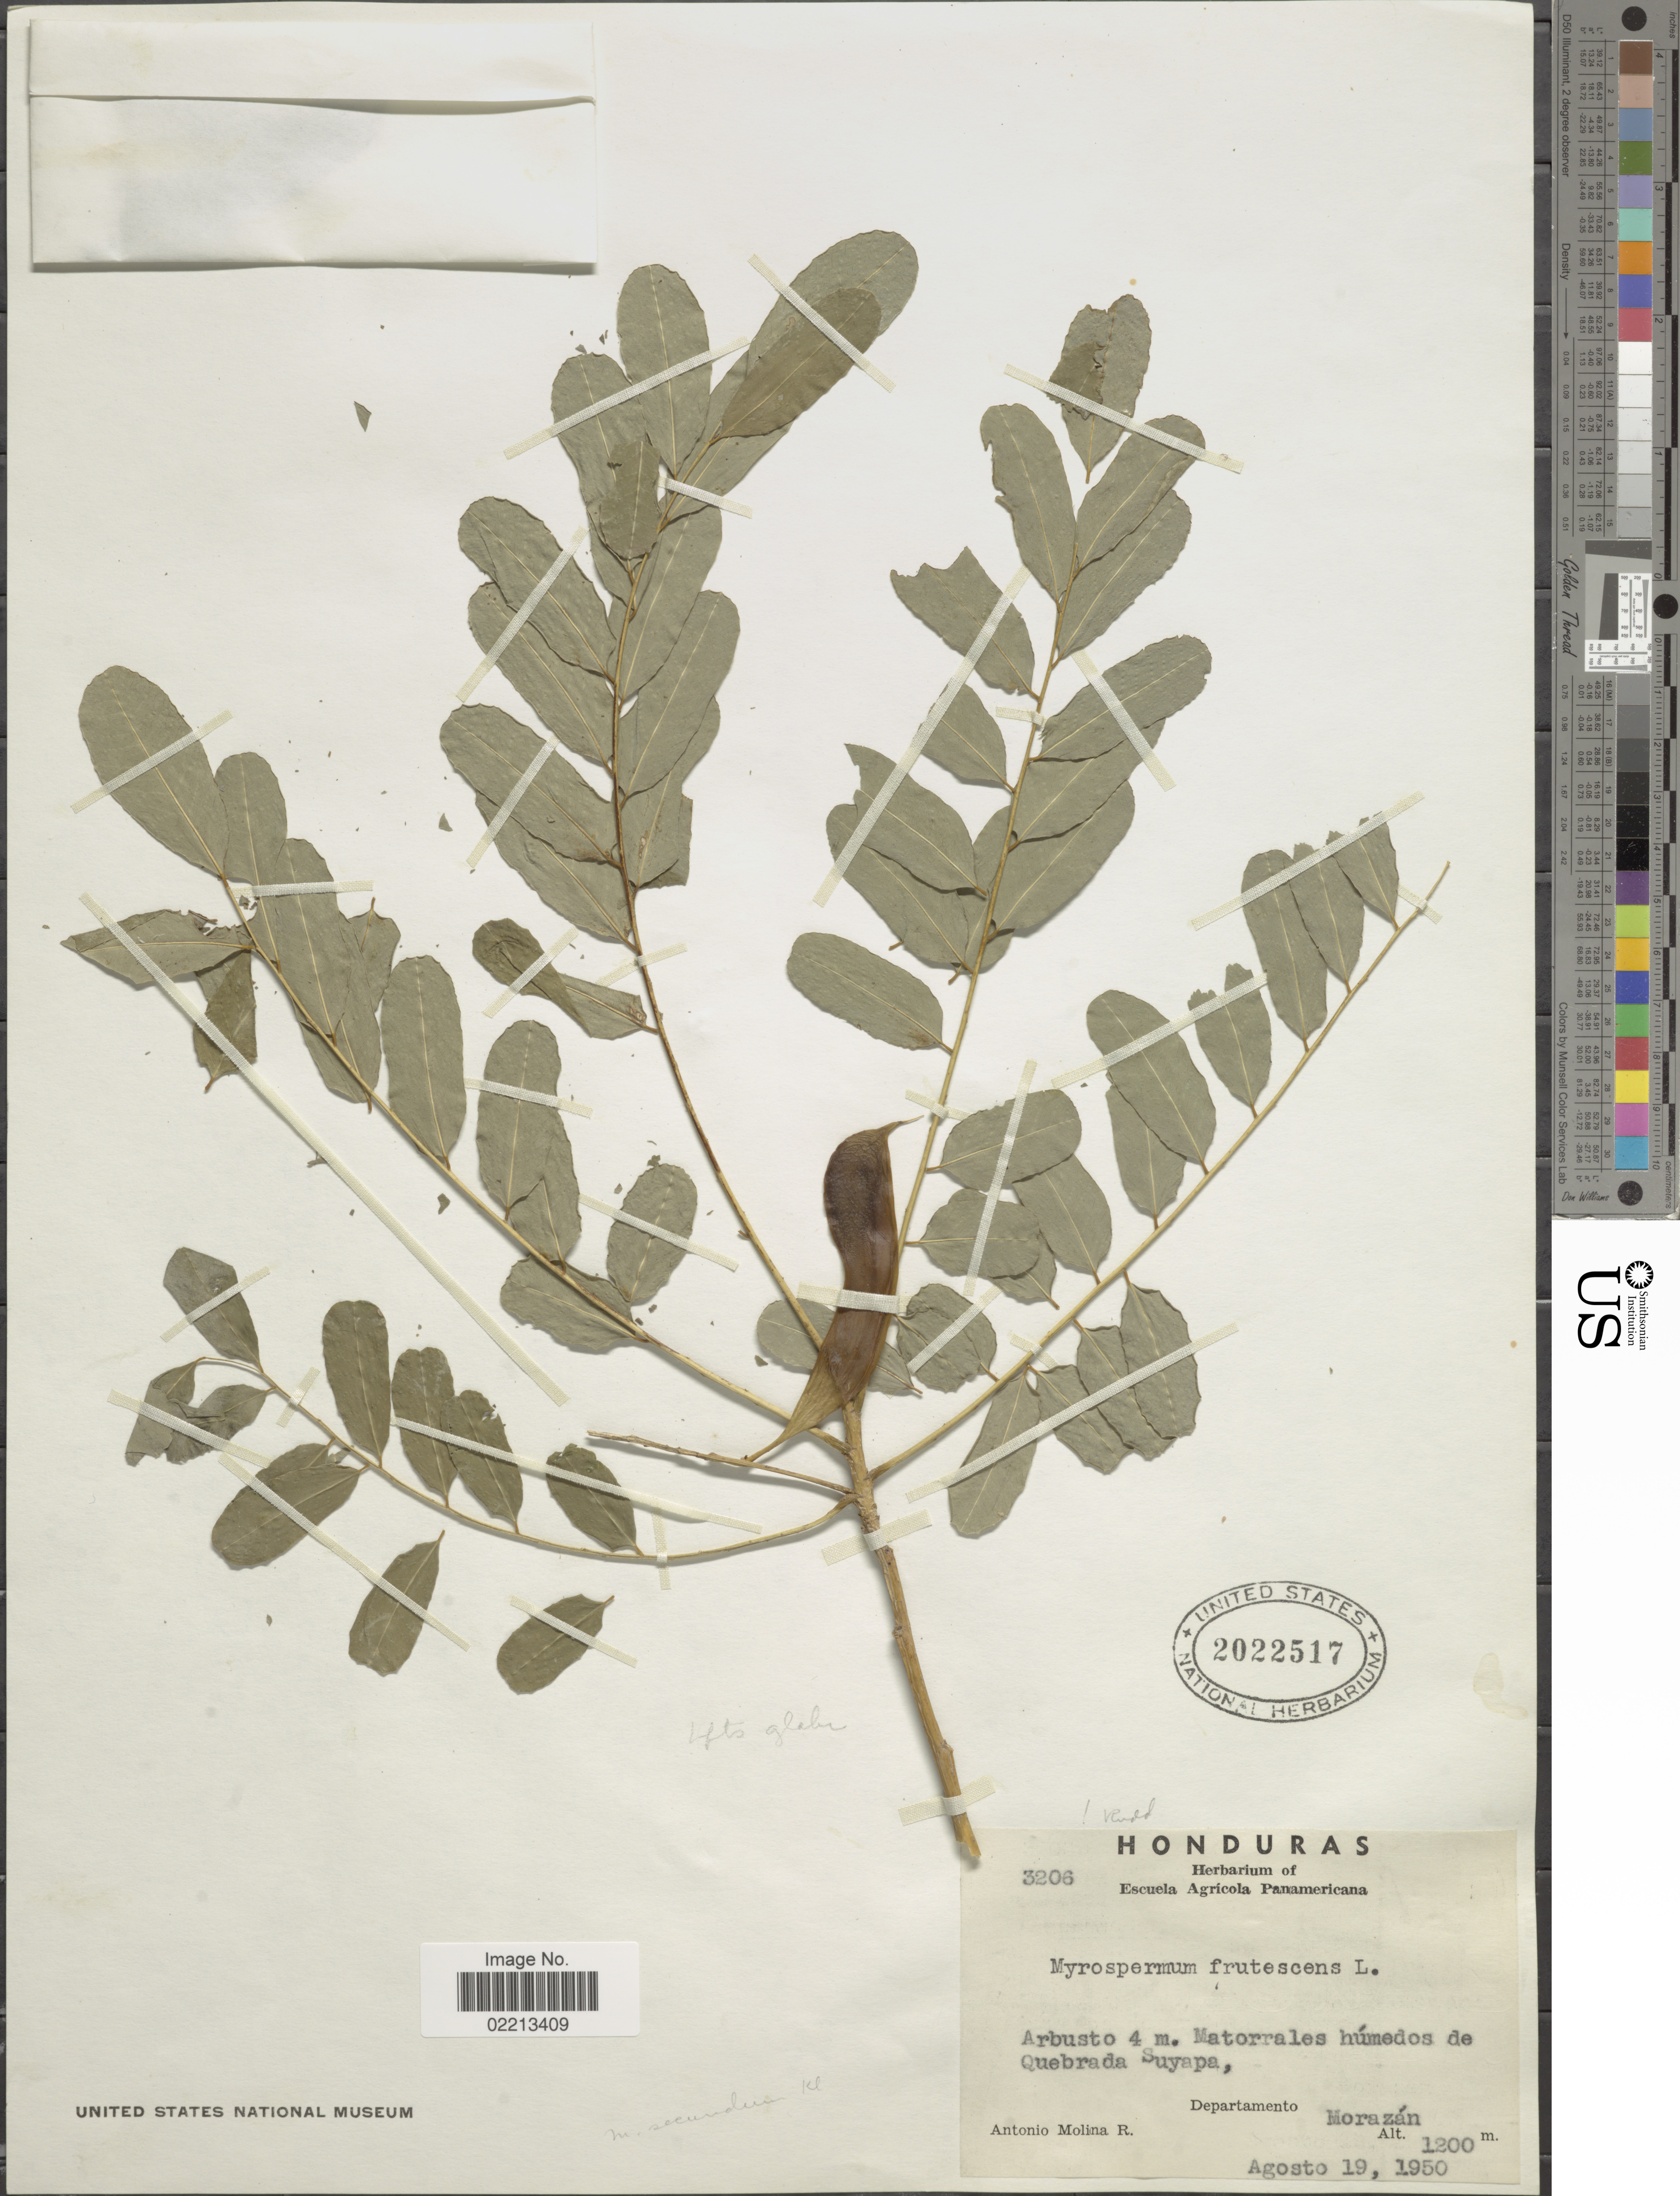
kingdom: Plantae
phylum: Tracheophyta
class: Magnoliopsida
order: Fabales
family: Fabaceae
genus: Myrospermum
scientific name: Myrospermum frutescens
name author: Jacq.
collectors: A. Molina R.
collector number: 3206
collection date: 1950-08-19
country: Honduras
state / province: Fco. Morazán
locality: Matorrales humedos de Quebrada Suyapa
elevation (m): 1200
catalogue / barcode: US 2022517